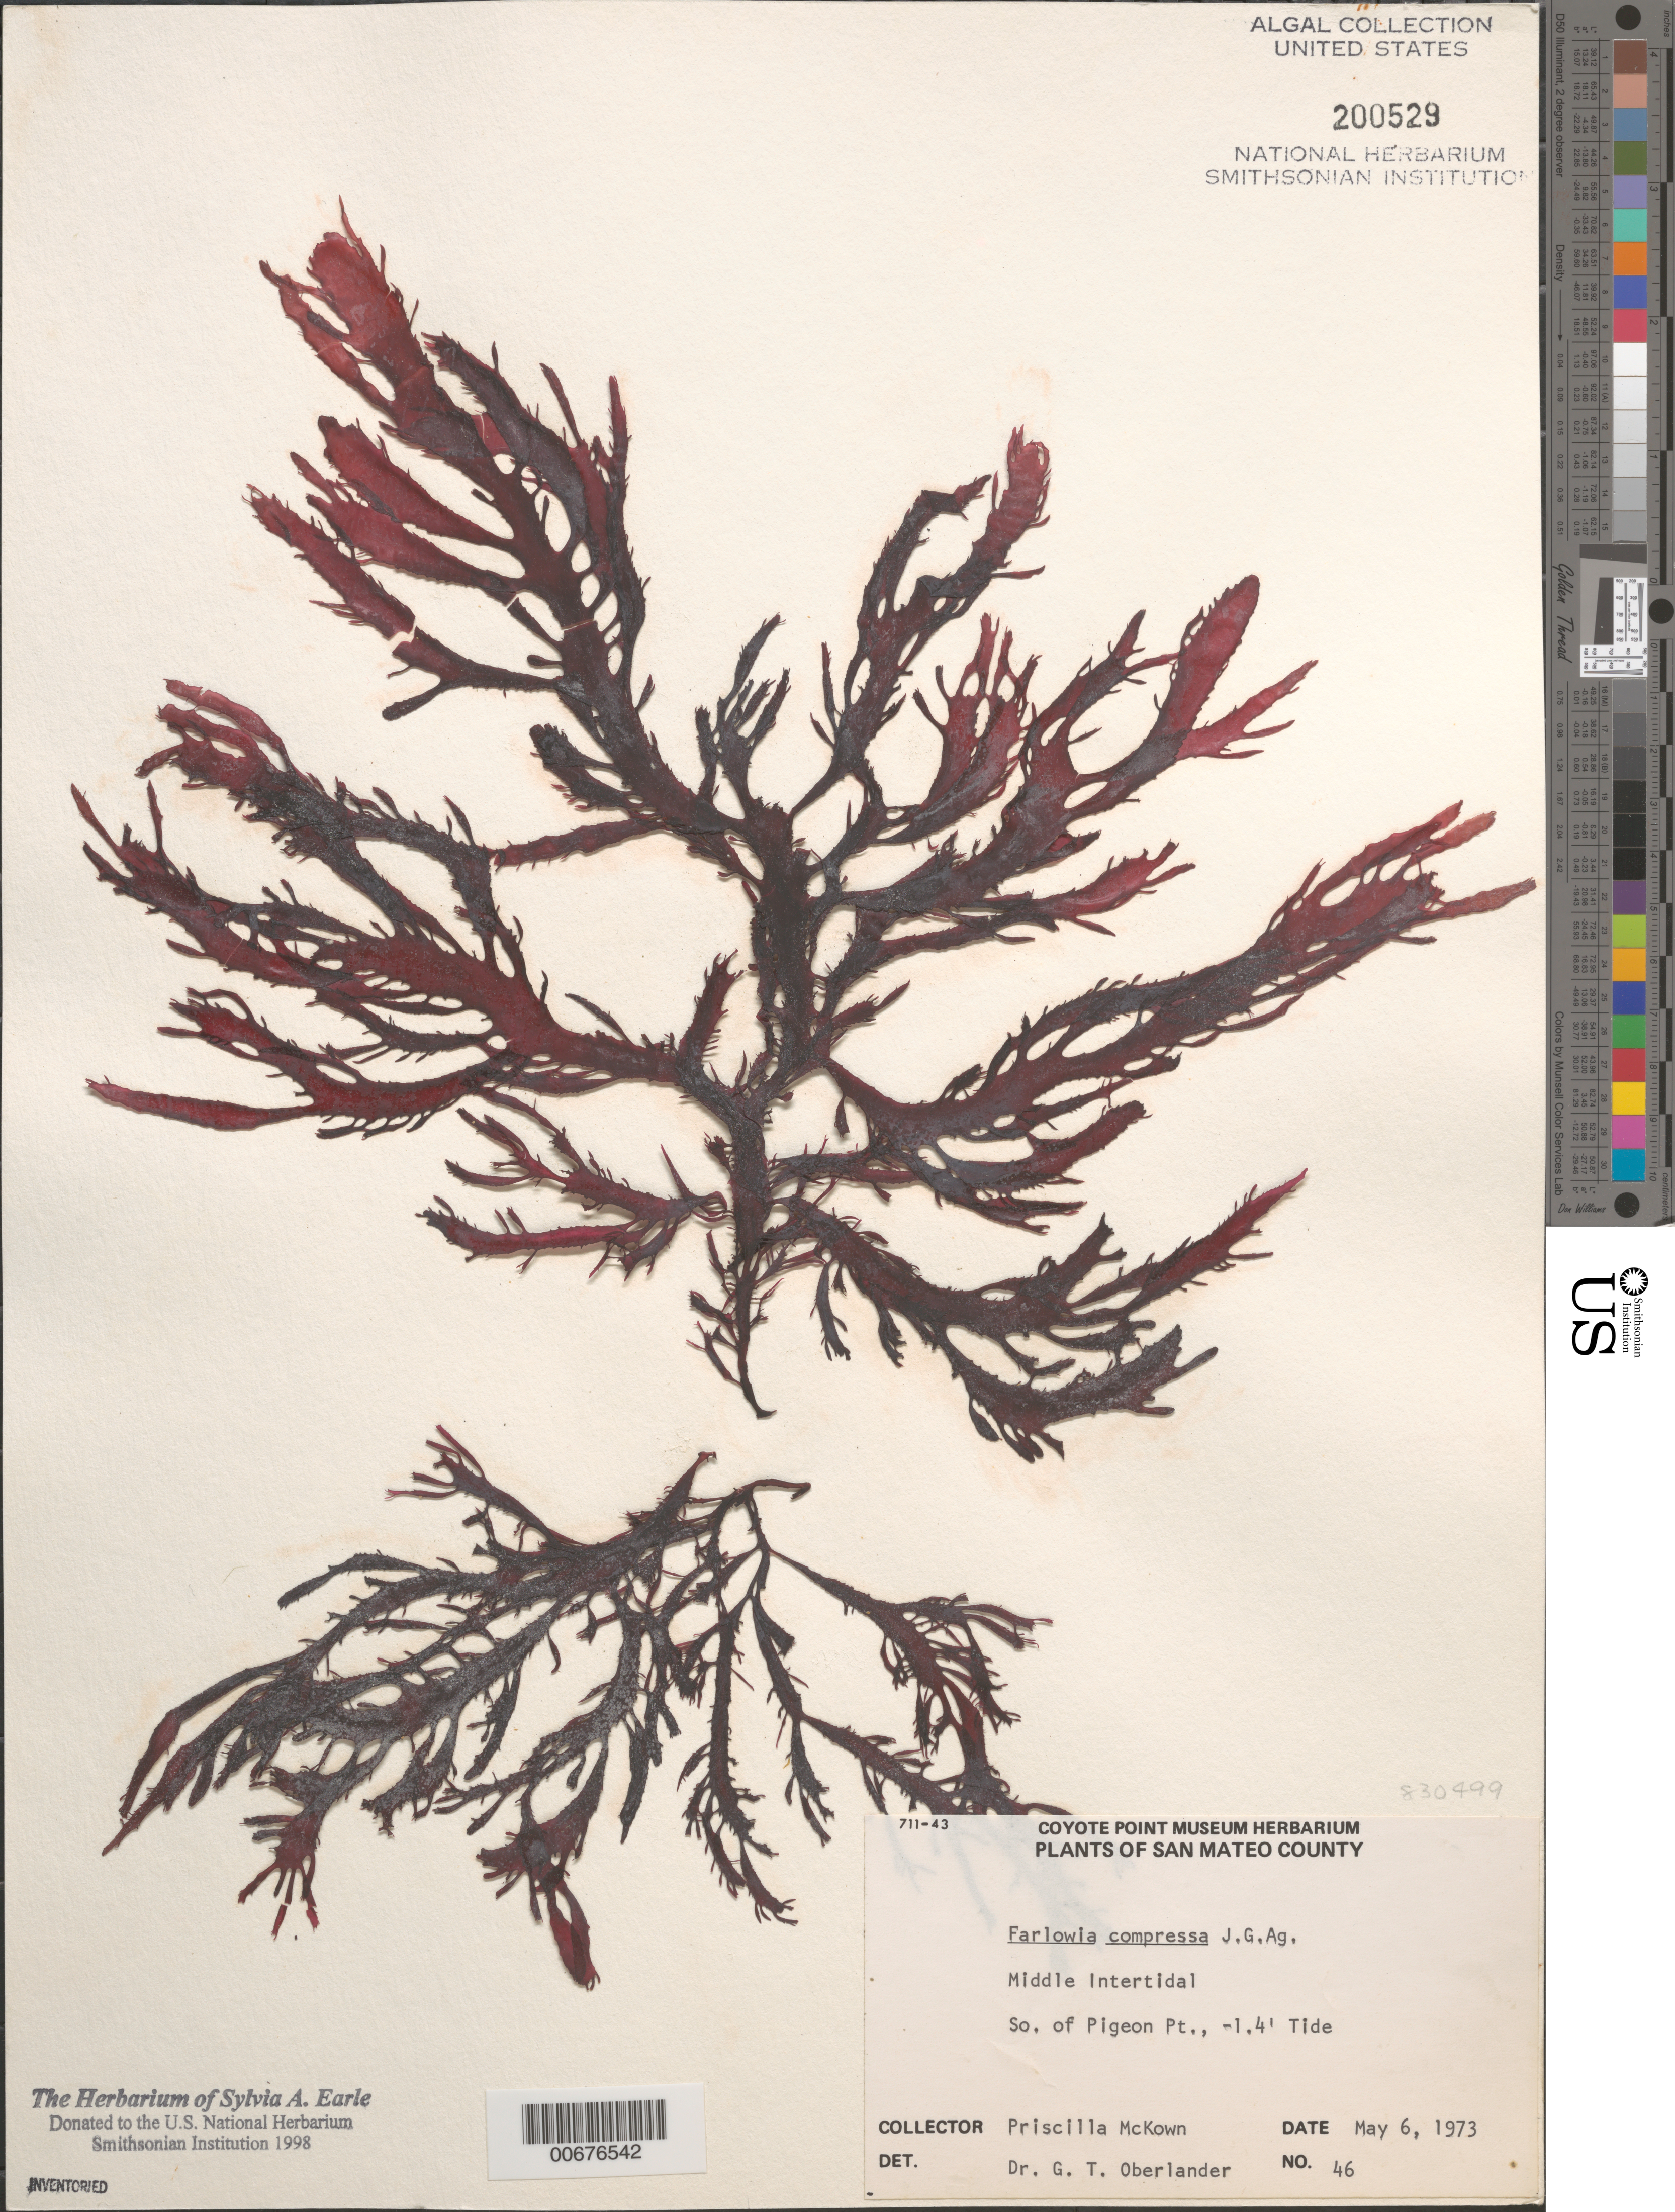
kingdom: Plantae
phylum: Rhodophyta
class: Florideophyceae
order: Gigartinales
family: Dumontiaceae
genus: Farlowia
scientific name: Farlowia compressa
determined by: Oberlander, G. T.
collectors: P. McKown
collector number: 46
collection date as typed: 06 May 1973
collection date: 1973-05-06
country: United States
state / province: California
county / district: San Mateo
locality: South of Pigeon Point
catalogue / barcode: US 200529